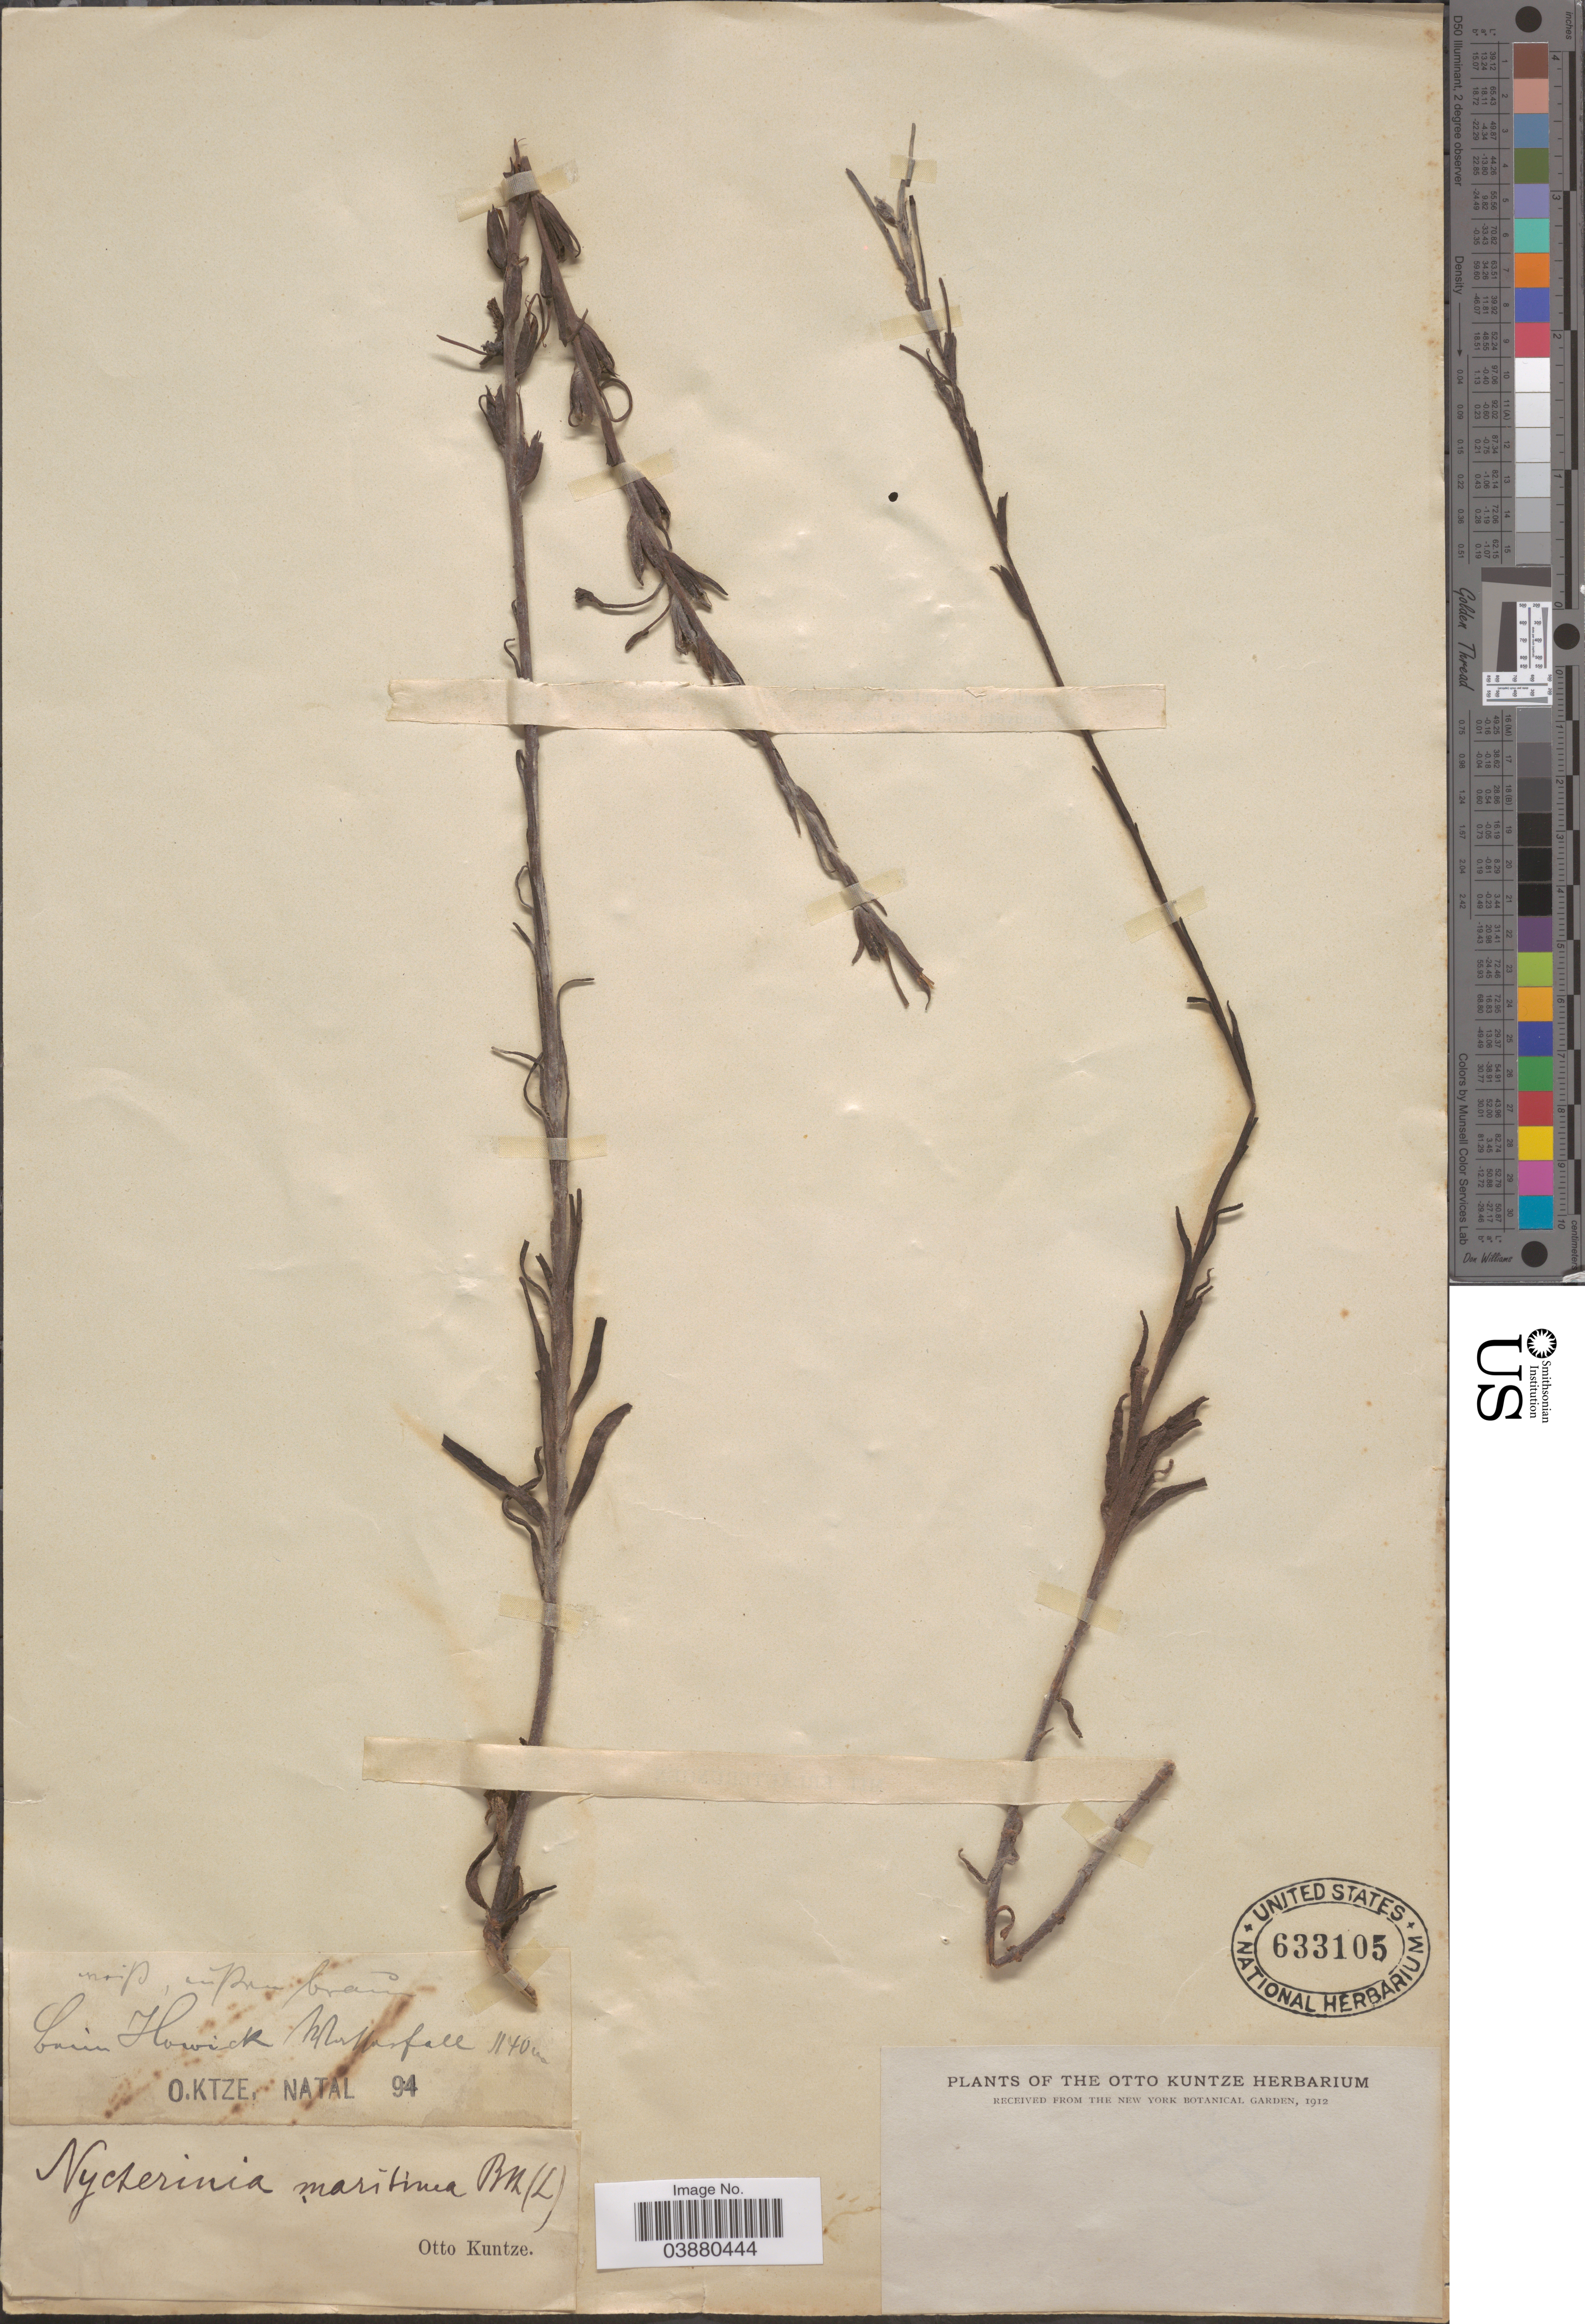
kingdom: Plantae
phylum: Tracheophyta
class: Magnoliopsida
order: Lamiales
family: Scrophulariaceae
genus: Zaluzianskya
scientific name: Zaluzianskya maritima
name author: (L. f.) Walp.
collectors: C.E.O. Kuntze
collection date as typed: Transcribed d/m/y: //94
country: South Africa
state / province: KwaZulu-Natal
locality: Basin Howick waterfall. Natal.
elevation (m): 1140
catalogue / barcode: US 633105